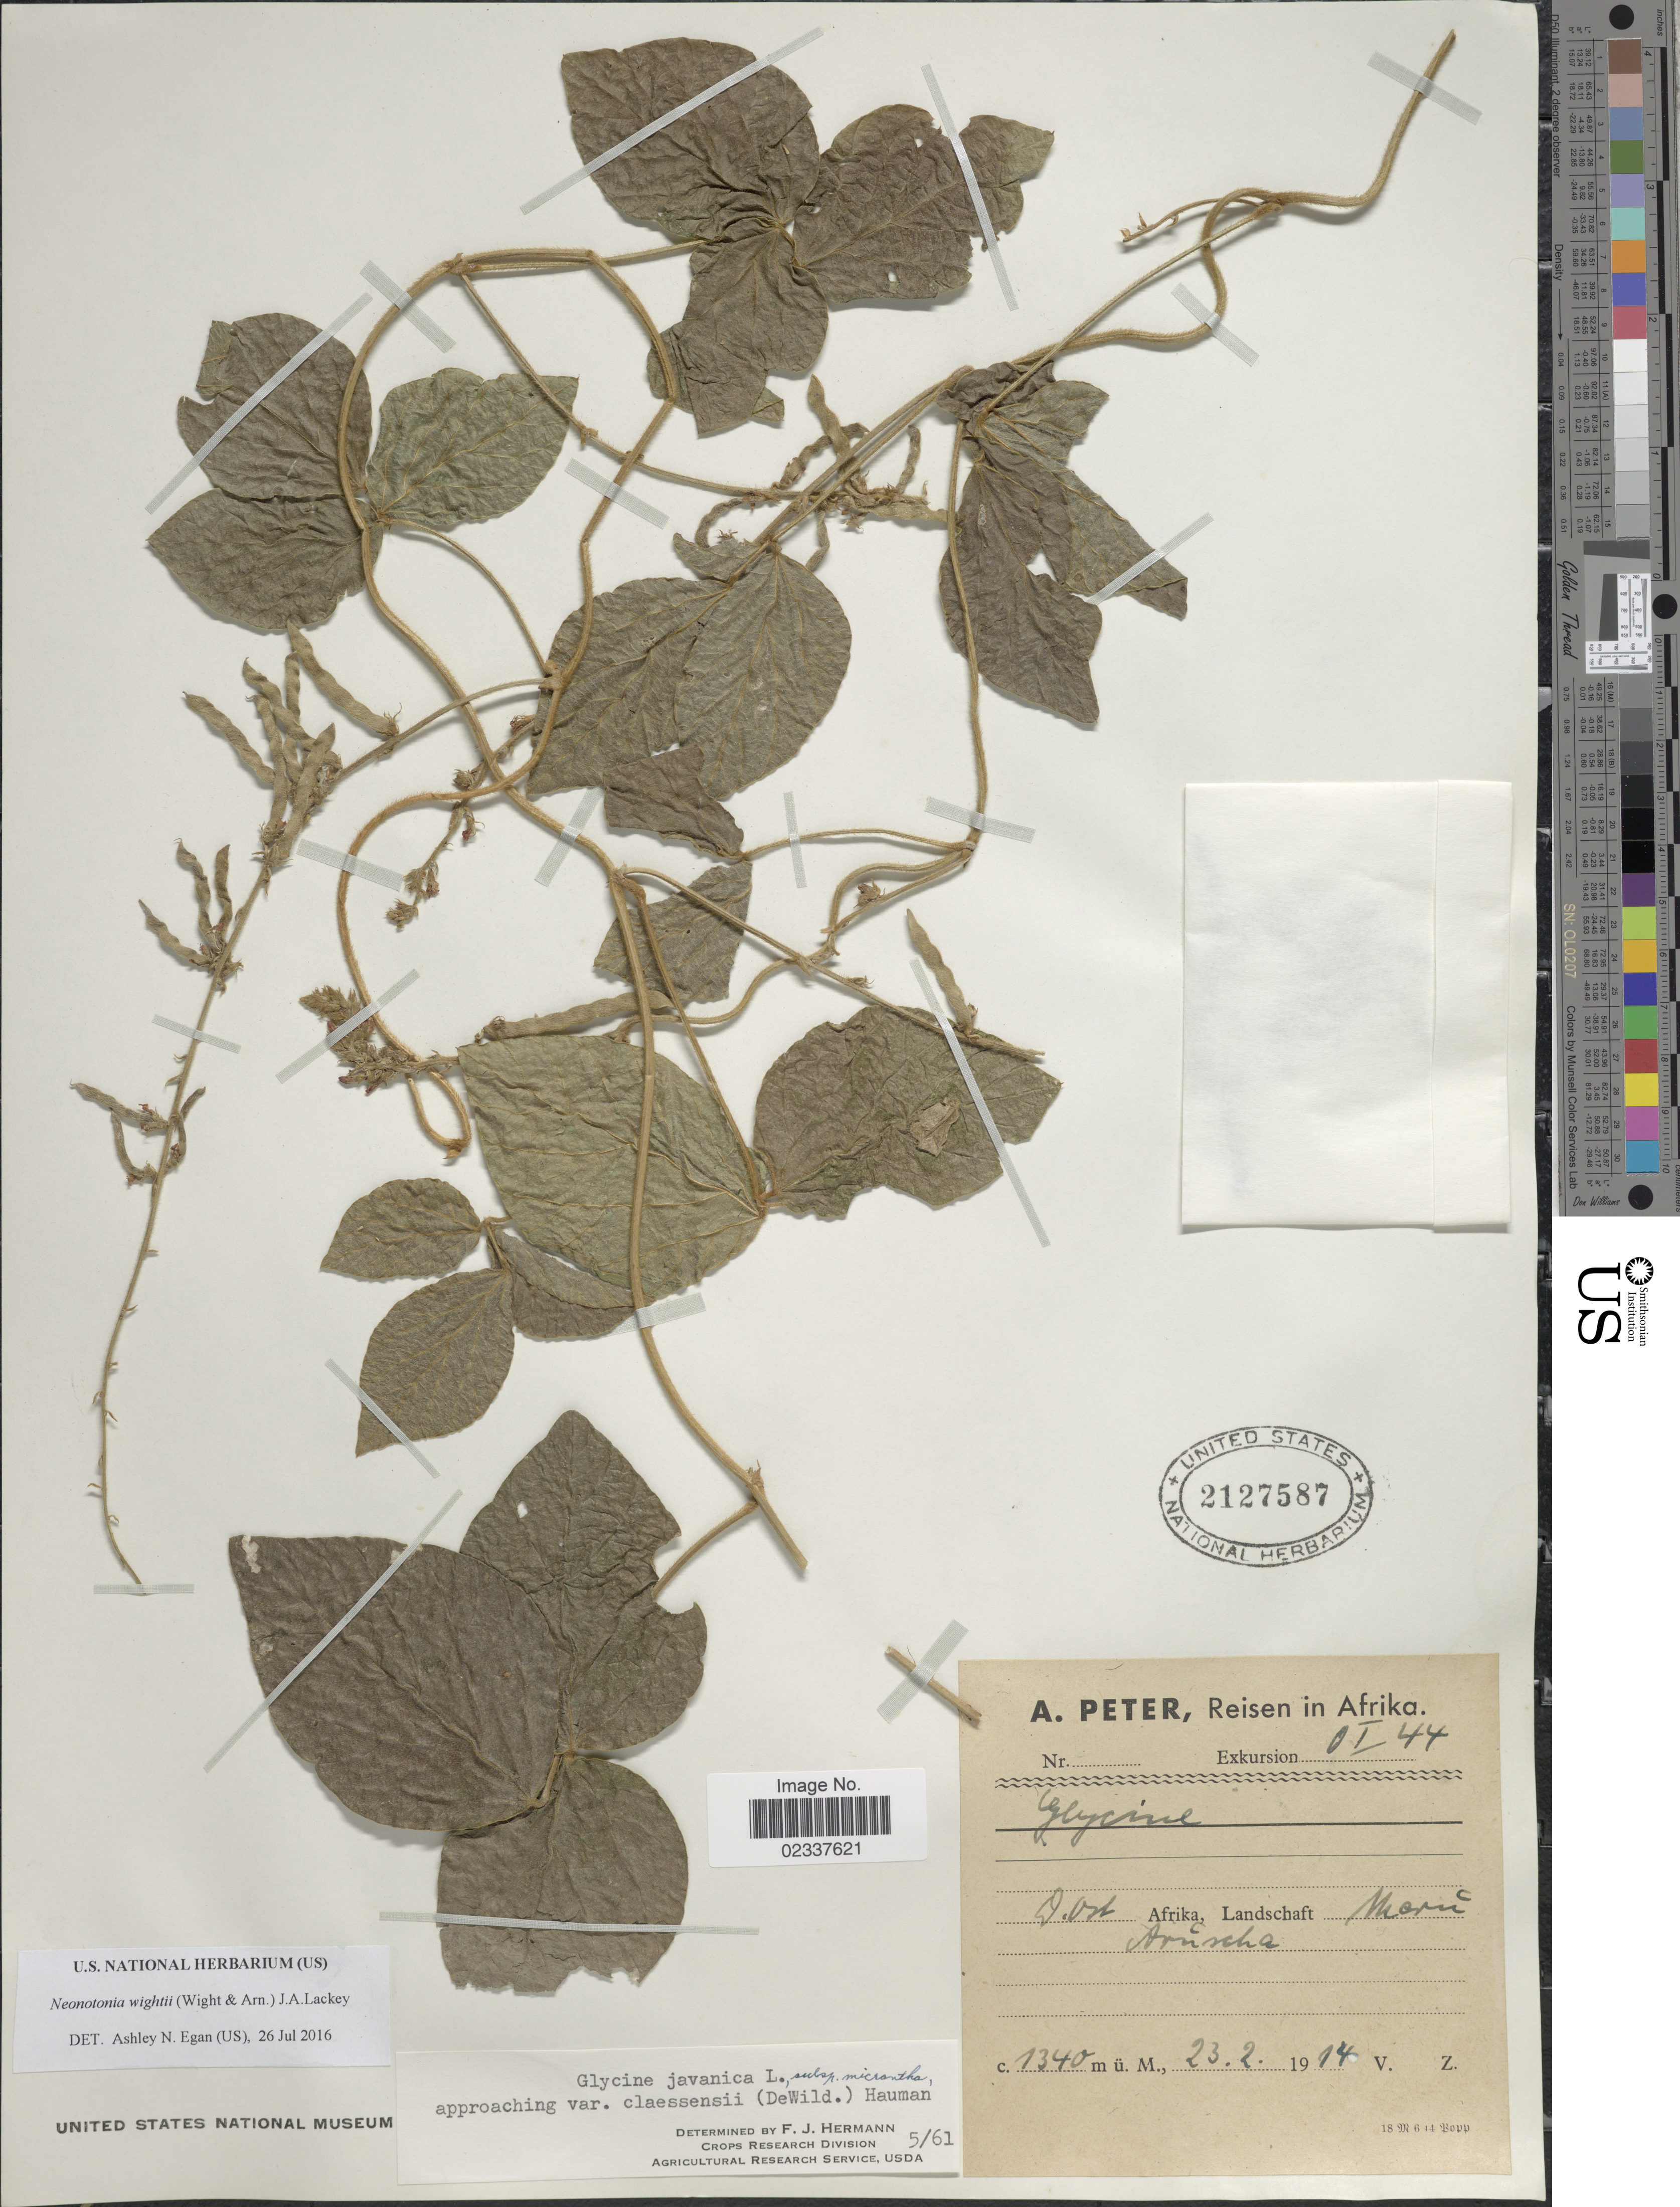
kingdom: Plantae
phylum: Tracheophyta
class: Magnoliopsida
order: Fabales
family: Fabaceae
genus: Neonotonia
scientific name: Neonotonia wightii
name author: (Arn.) J.A. Lackey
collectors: A. Peter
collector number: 0144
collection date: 1914-02-23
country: Tanzania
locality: D. Ost Afrika, Landschaft Meru, Aruscha.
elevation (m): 1340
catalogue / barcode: US 2127587